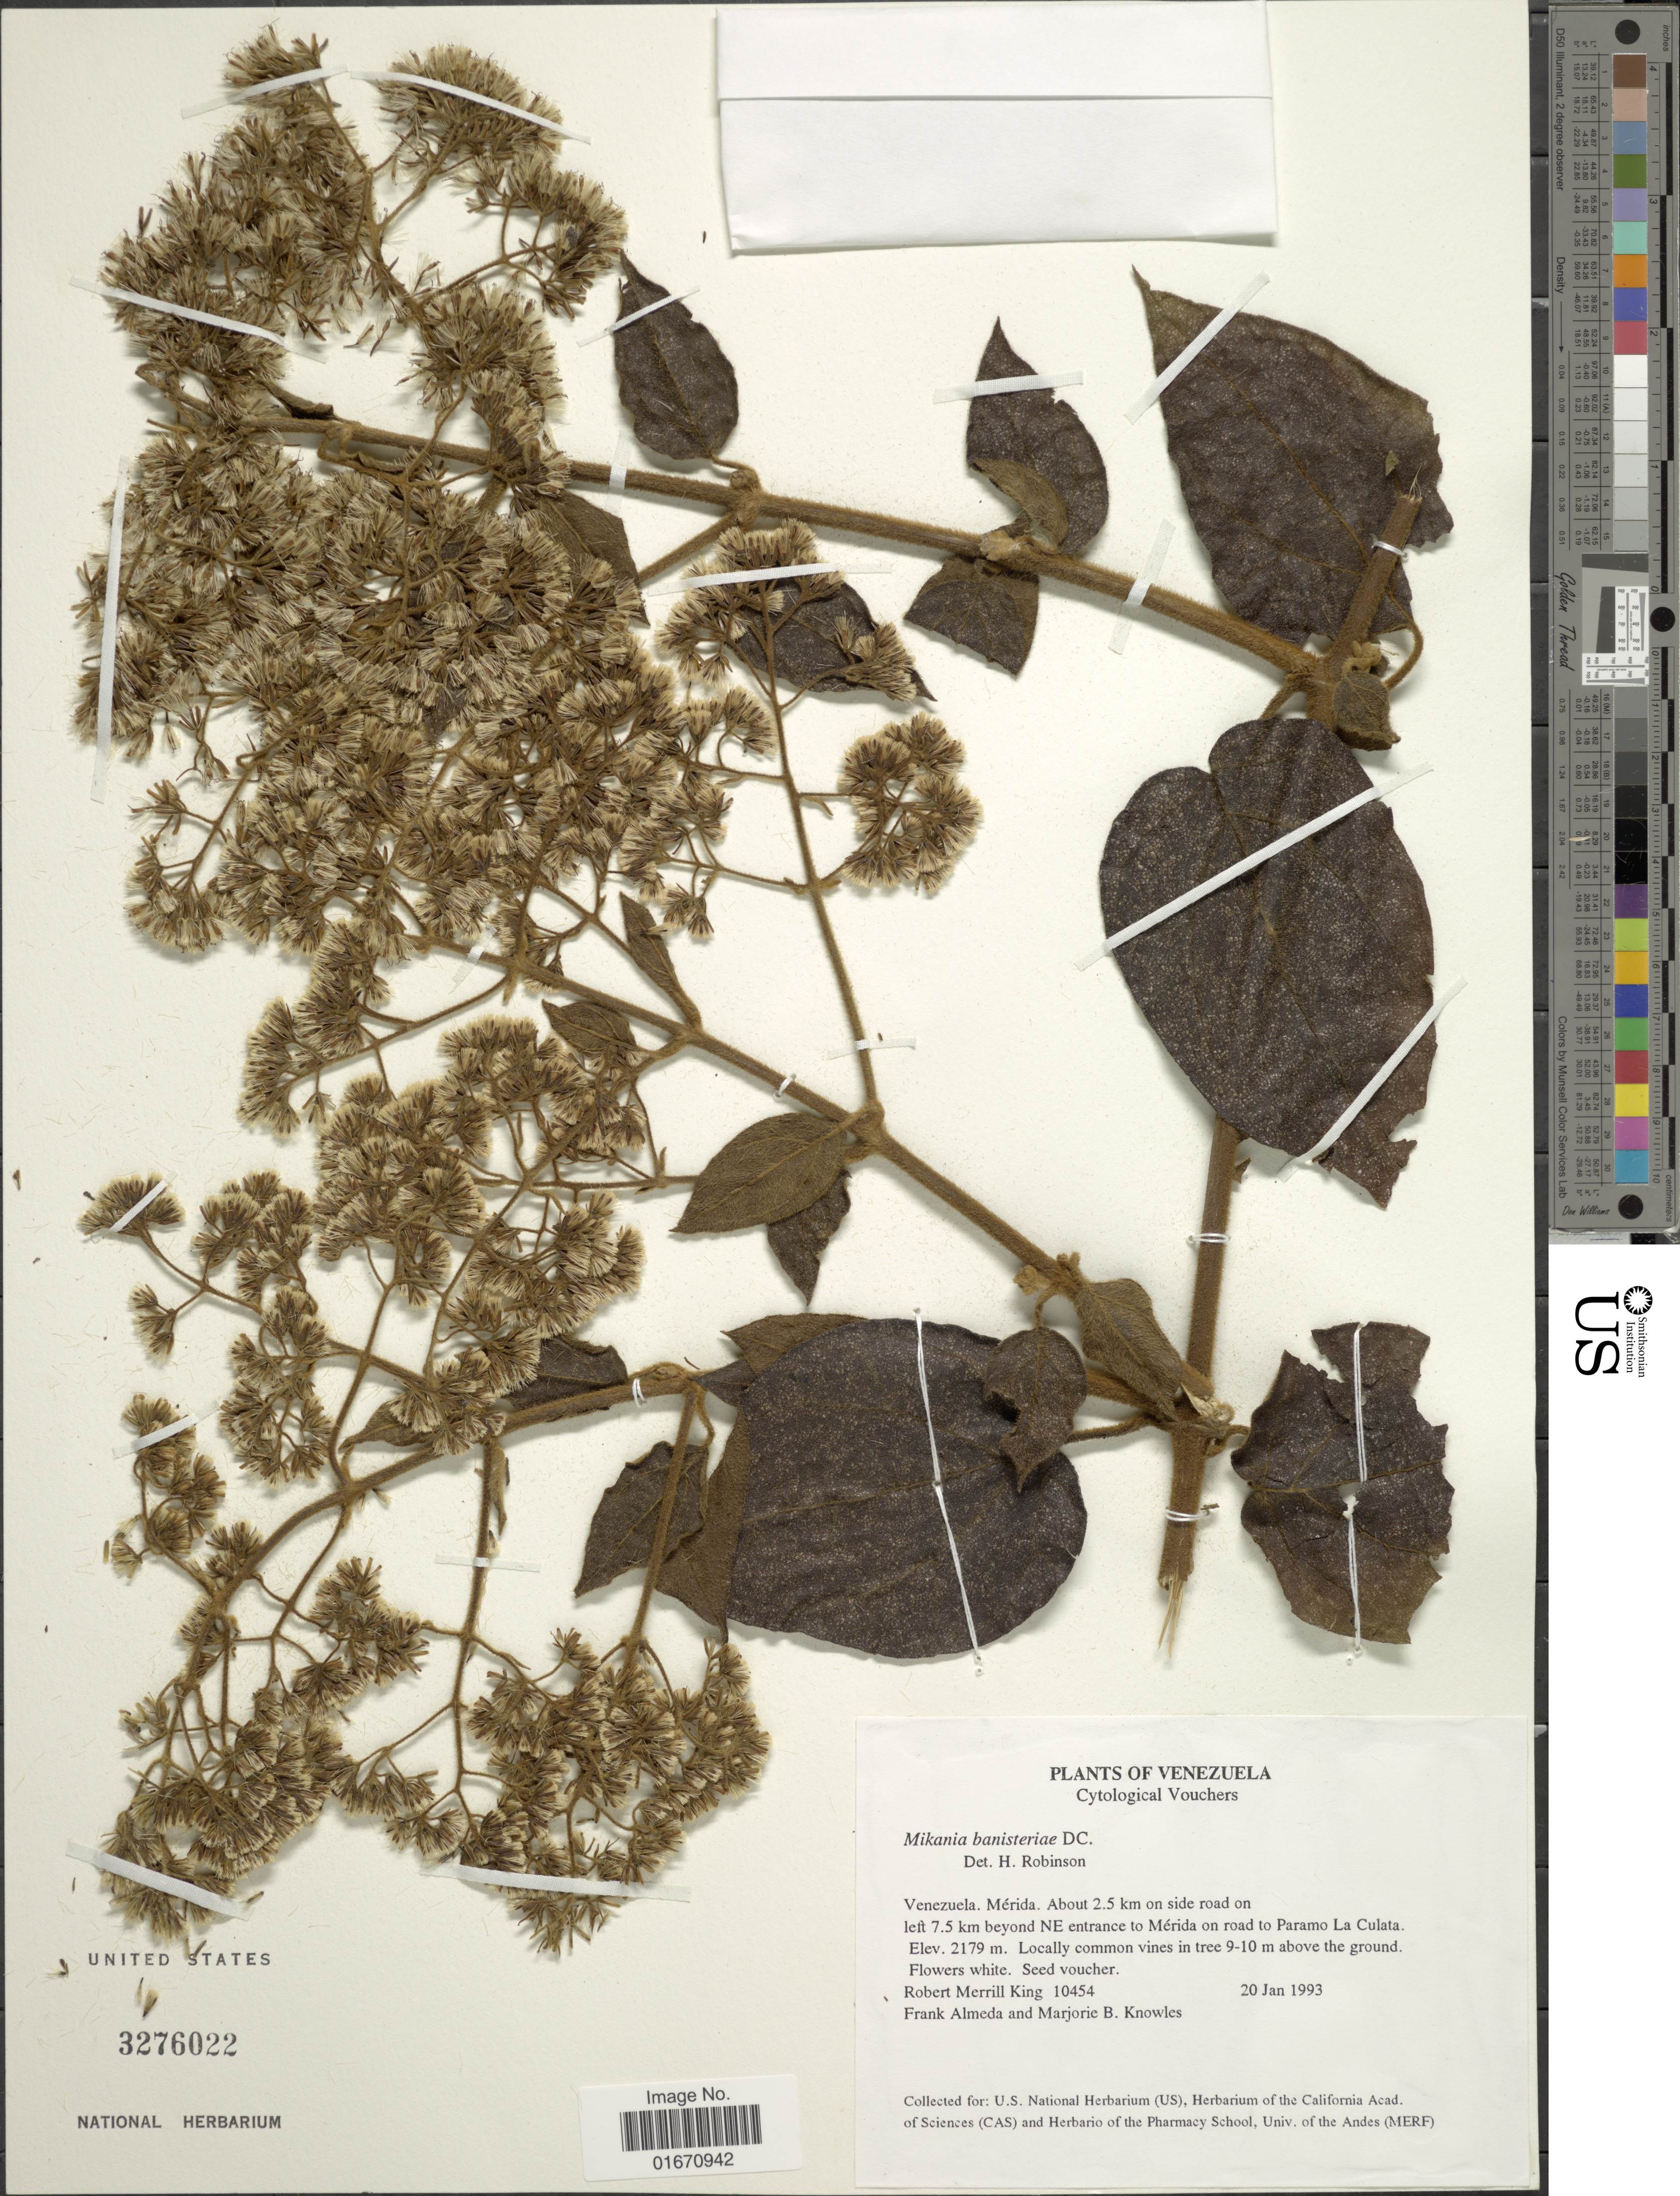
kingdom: Plantae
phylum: Tracheophyta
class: Magnoliopsida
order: Asterales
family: Asteraceae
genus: Mikania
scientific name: Mikania banisteriae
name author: DC.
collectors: R. M. King, F. Almeda & M. B. Knowles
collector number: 10454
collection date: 1993-01-20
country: Venezuela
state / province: Mérida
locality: About 2.5 km on side road on left 7.5 km beyond NE entrance toMerida on road to Paramo La Culata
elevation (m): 2179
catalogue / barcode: US 3276022